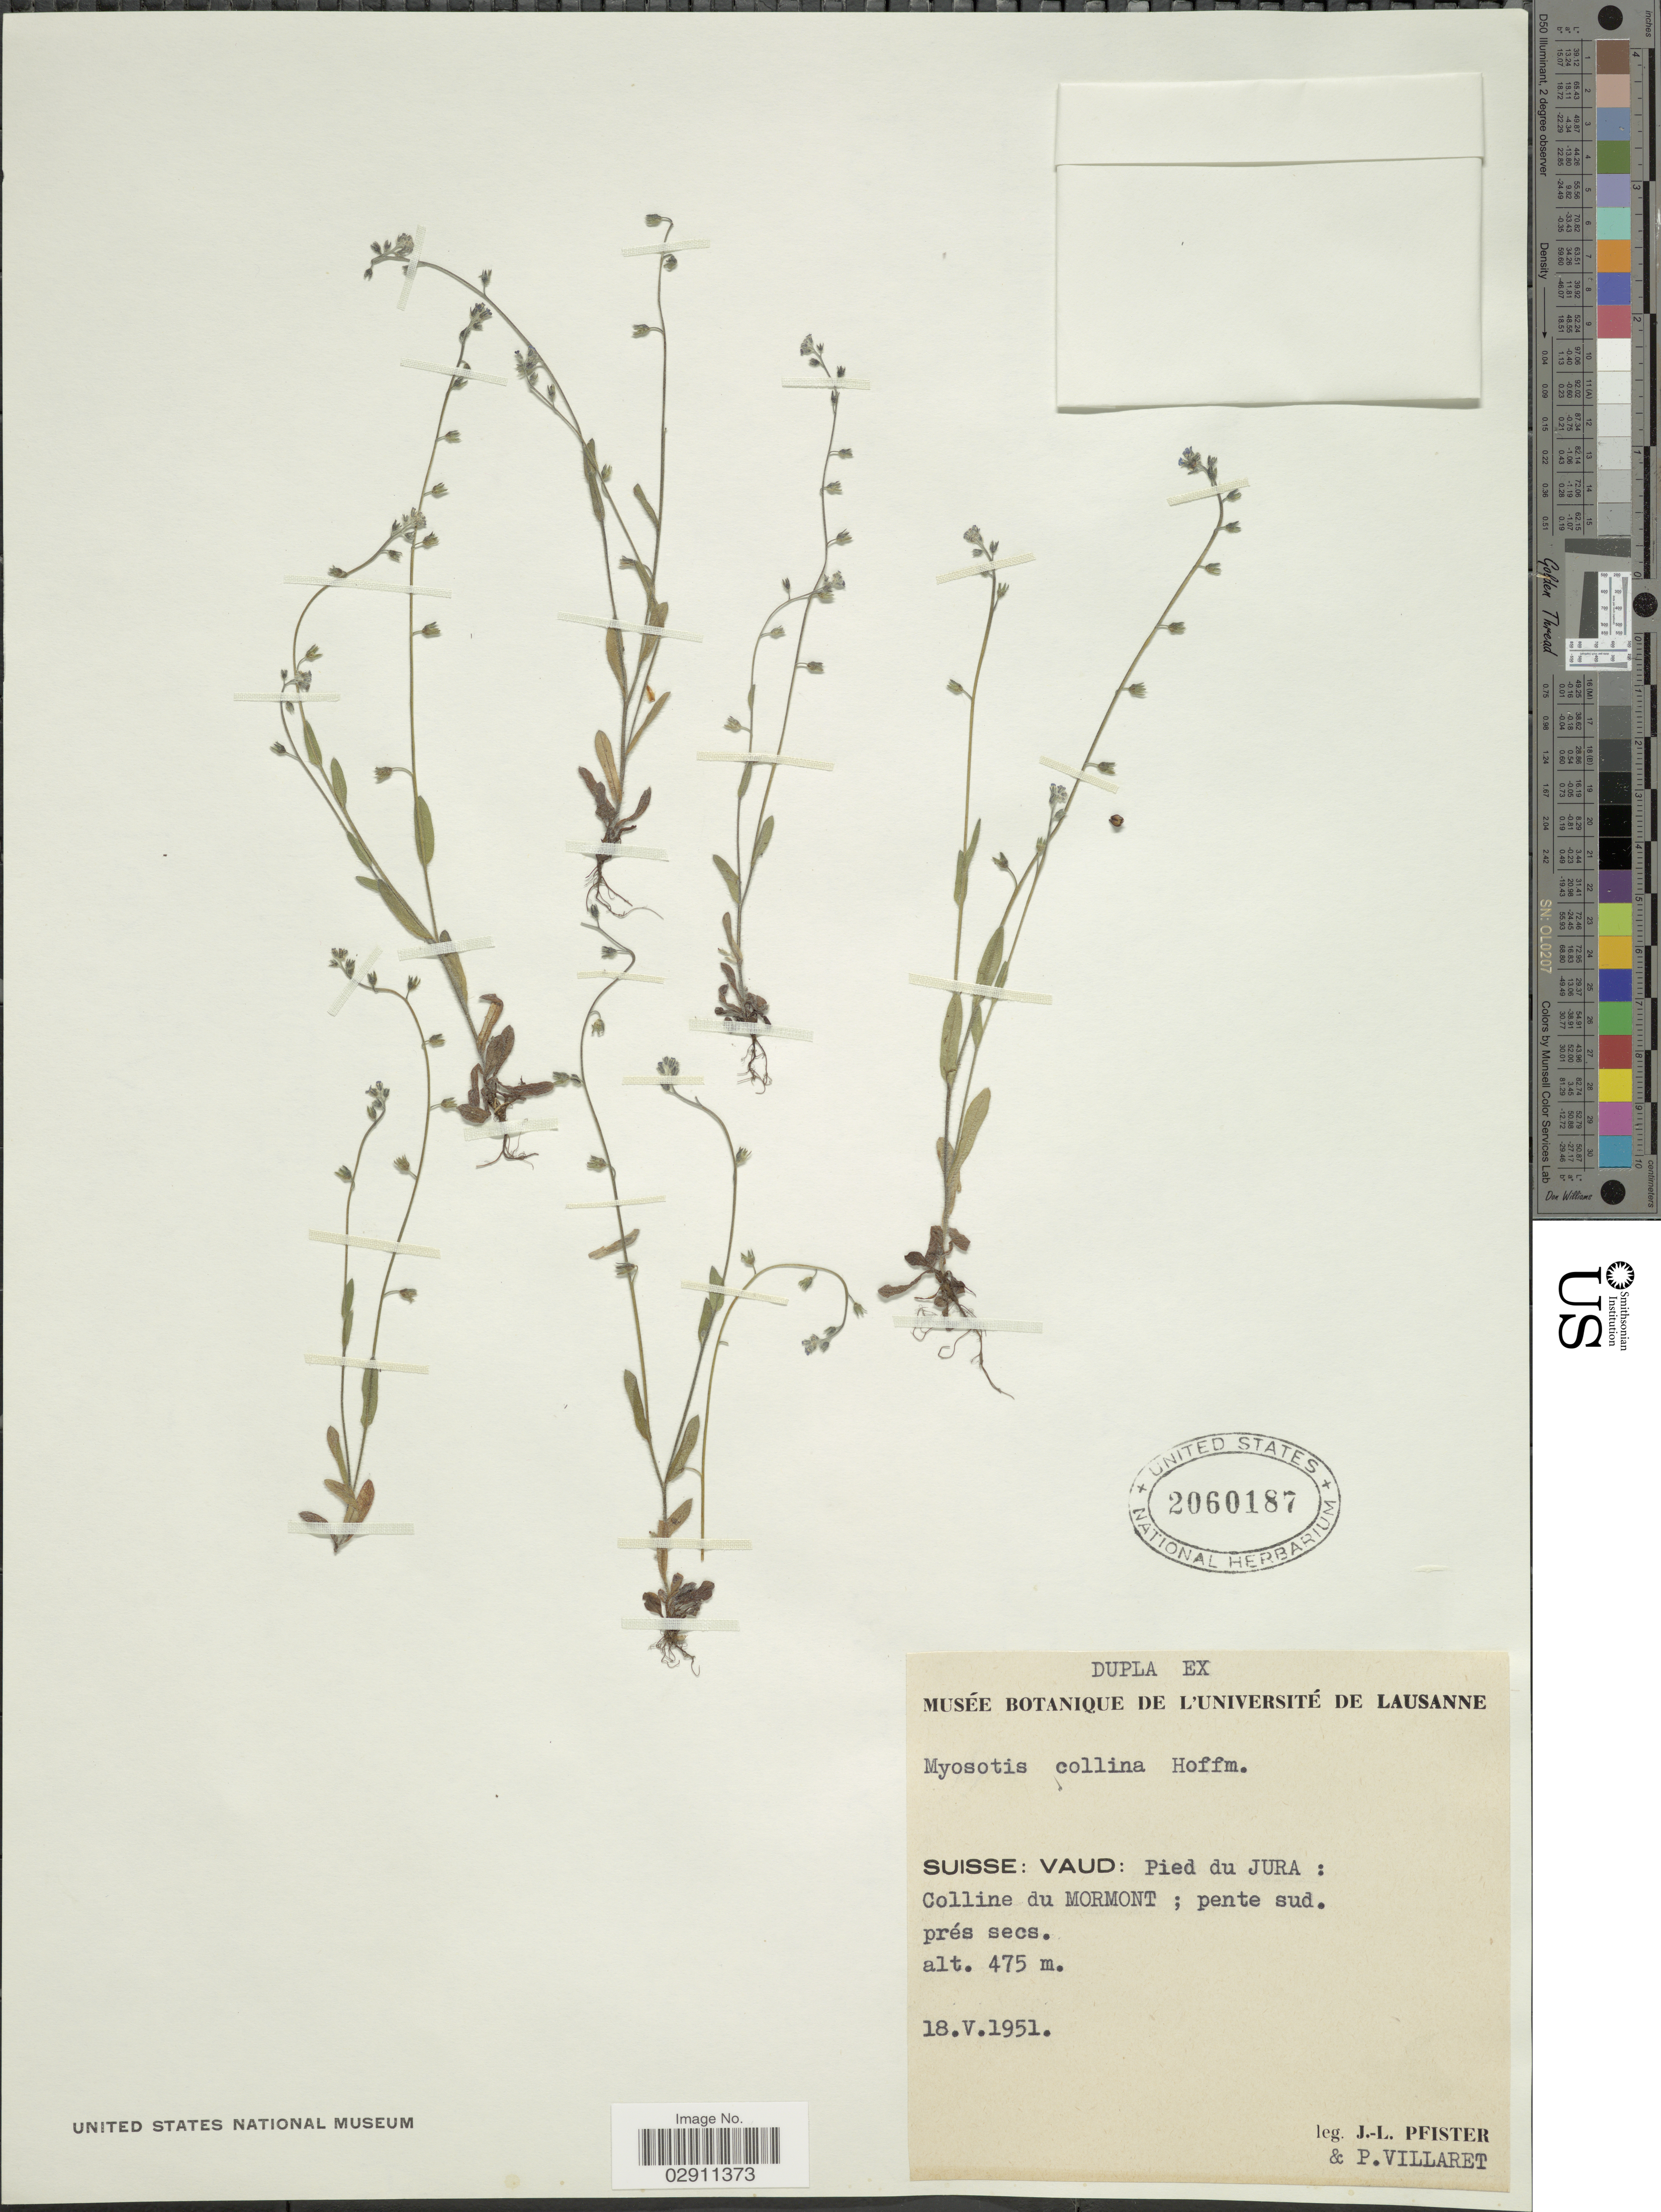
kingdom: Plantae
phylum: Tracheophyta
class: Magnoliopsida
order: Boraginales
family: Boraginaceae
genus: Myosotis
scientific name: Myosotis ramosissima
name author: Rochel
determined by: Goldman, Doug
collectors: J. Pfister & P. Villaret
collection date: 1951-05-18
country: Switzerland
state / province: Vaud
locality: Suisse: Vaud: Pied du Jura: Colline du Mormont; pente sud. prés secs.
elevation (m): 475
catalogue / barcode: US 2060187